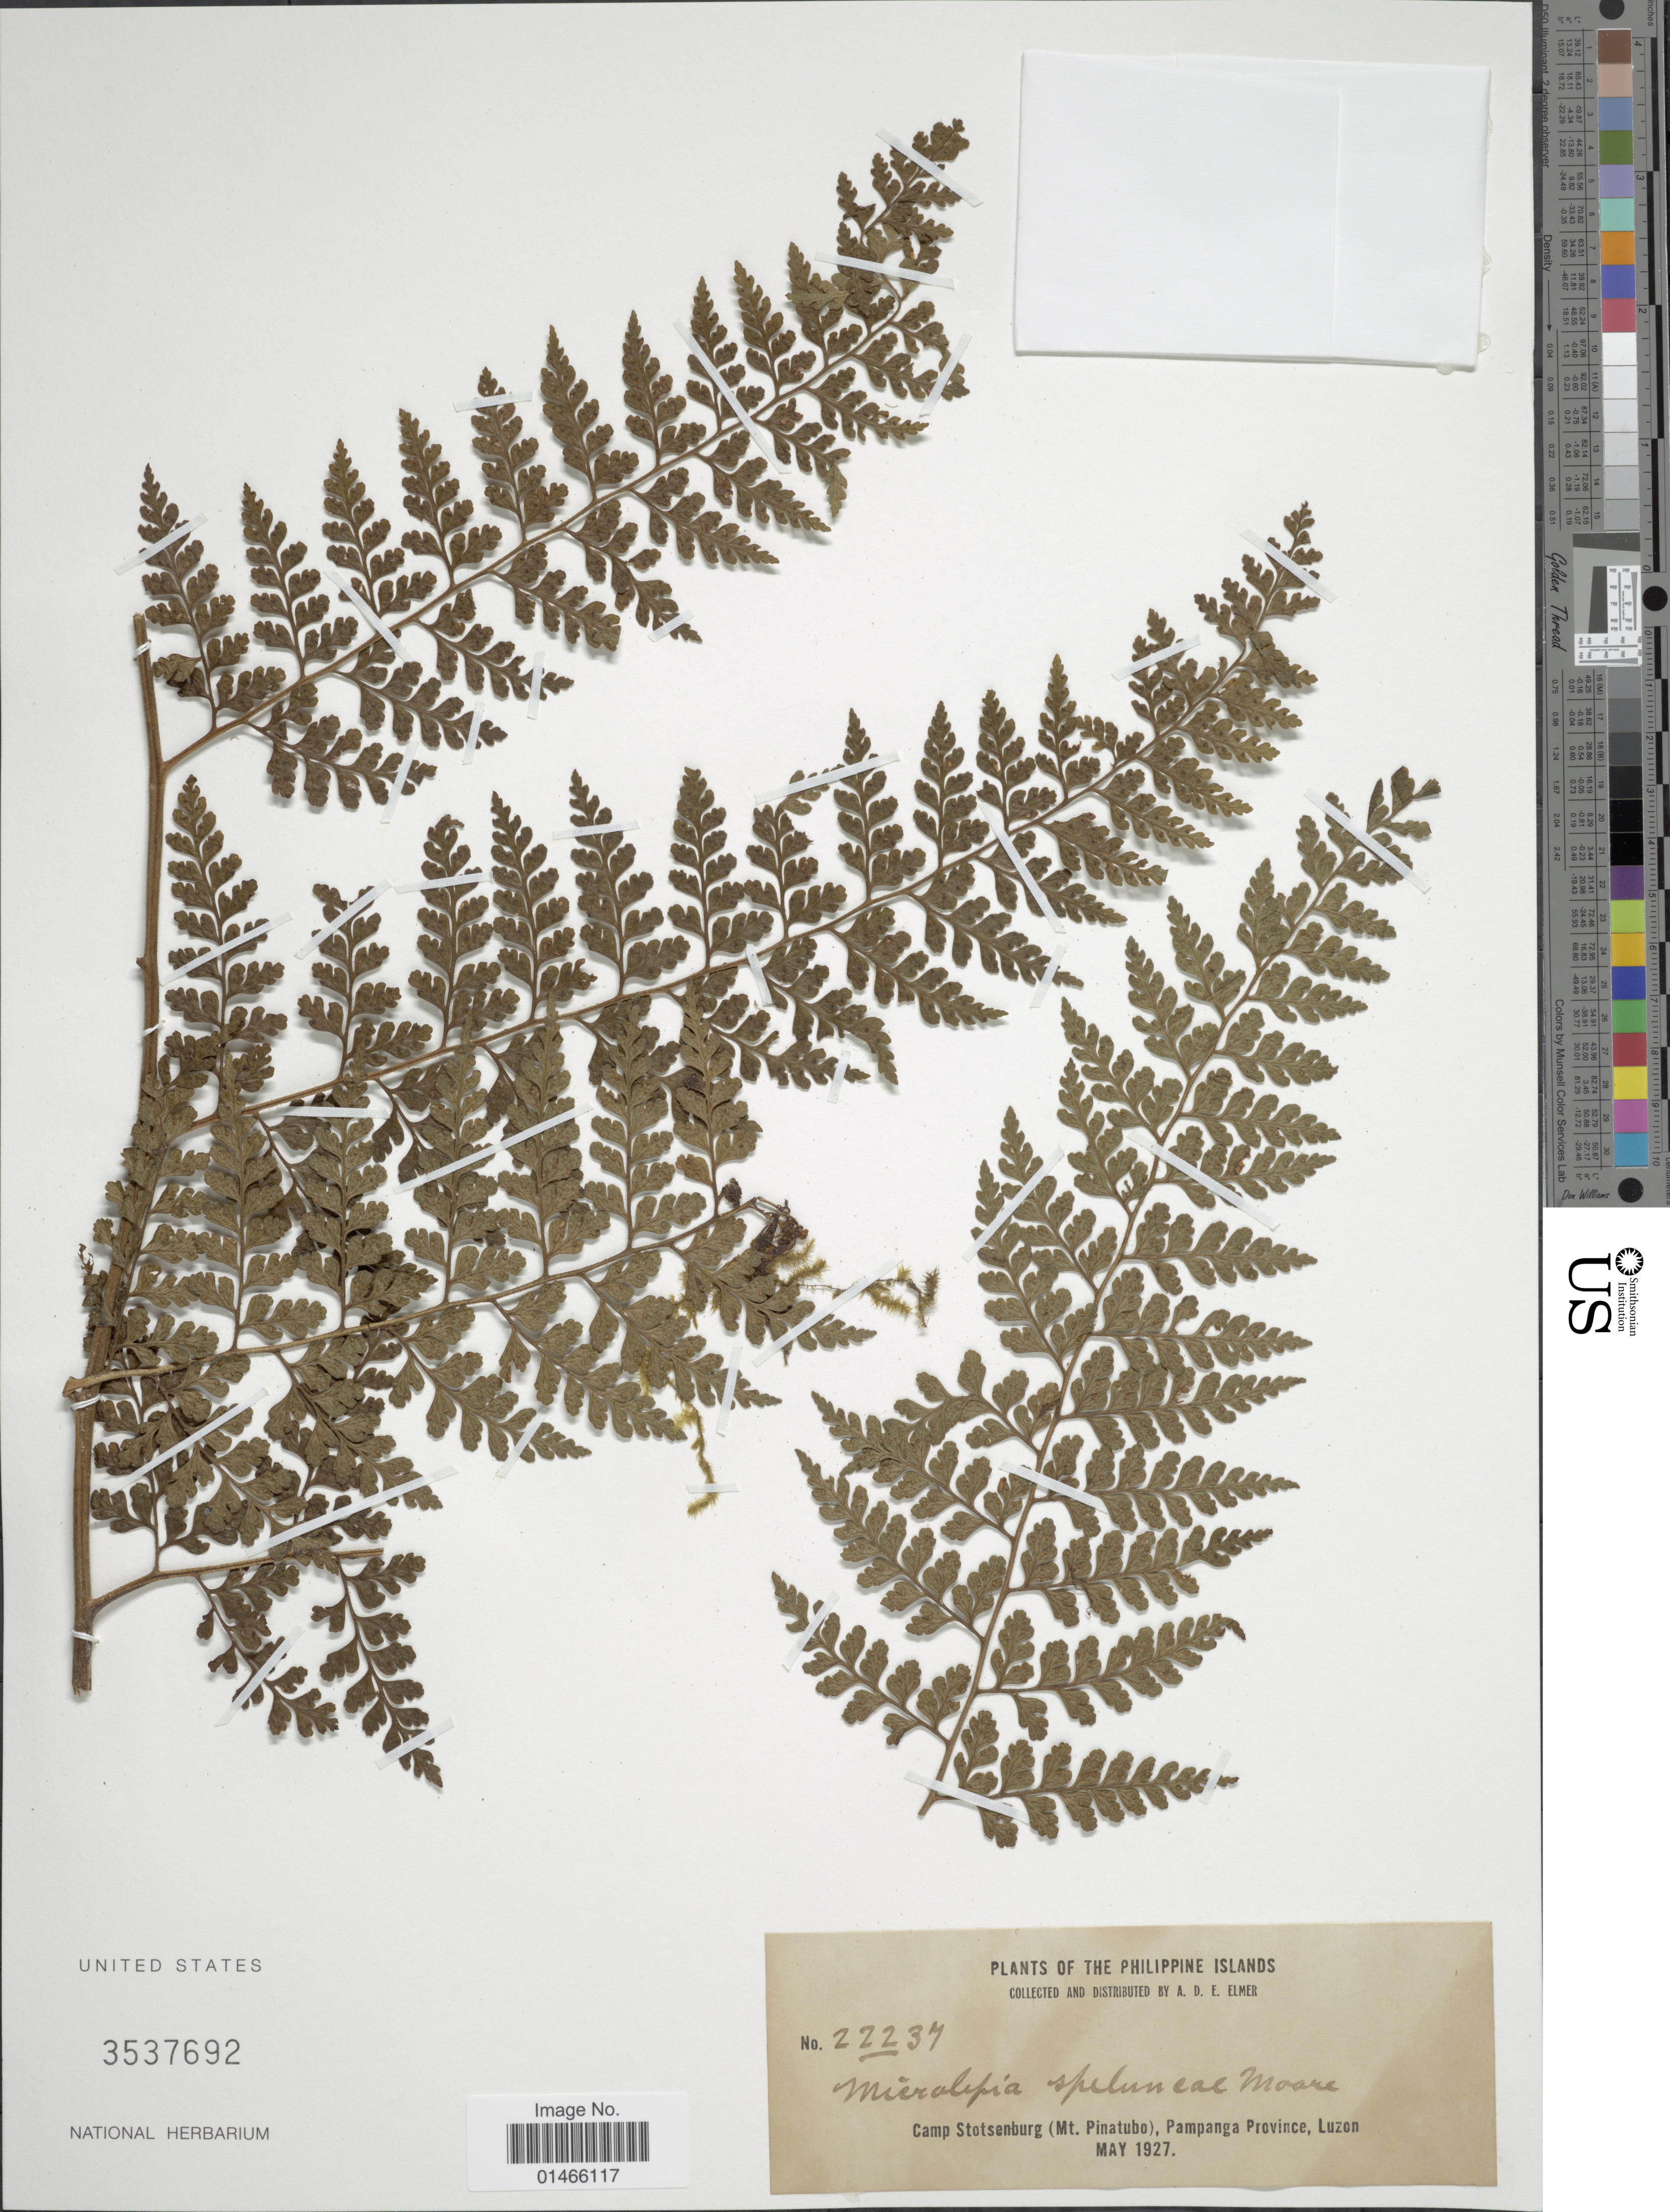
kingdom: Plantae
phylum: Tracheophyta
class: Polypodiopsida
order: Polypodiales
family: Dennstaedtiaceae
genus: Microlepia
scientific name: Microlepia speluncae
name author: (L.) T. Moore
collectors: A. D. E. Elmer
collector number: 22237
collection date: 1927-05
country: Philippines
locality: Camp Stotsenburg (Mt. Pinatubo), Pampanga Province, Luzon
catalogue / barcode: US 3537692